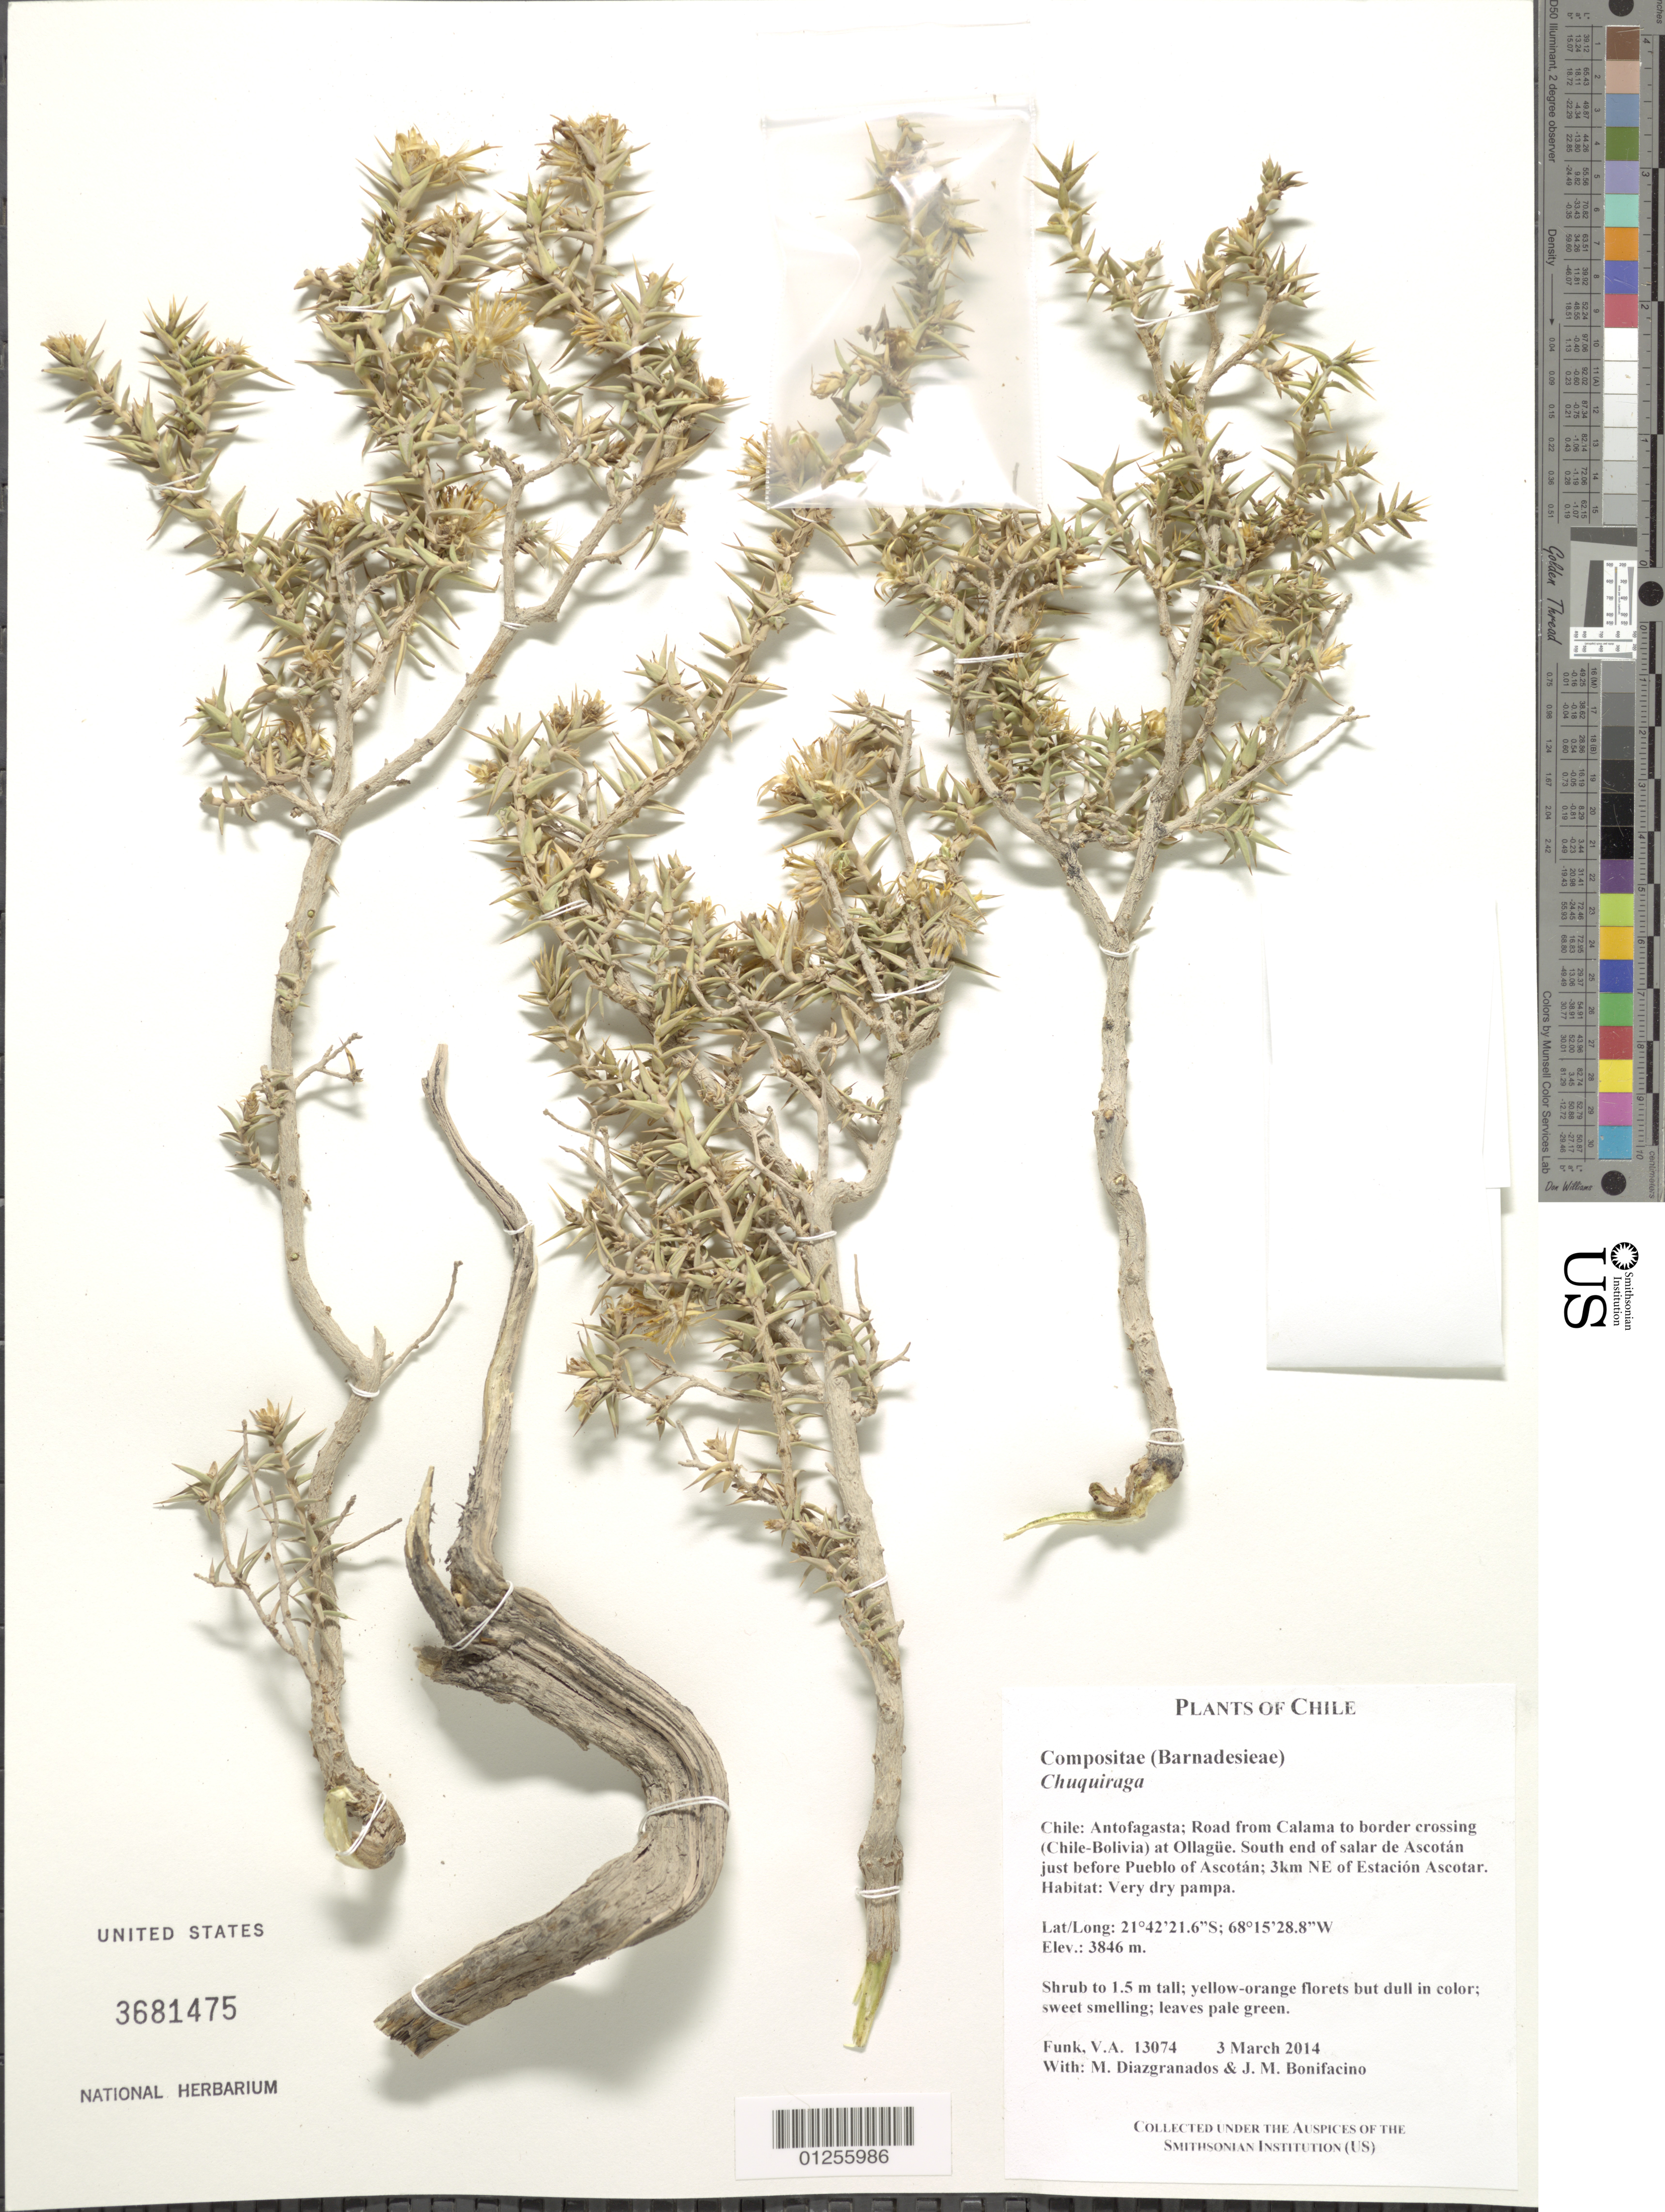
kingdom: Plantae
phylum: Tracheophyta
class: Magnoliopsida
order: Asterales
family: Asteraceae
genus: Chuquiraga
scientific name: Chuquiraga sp.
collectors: V. Funk, M. Diazgranados C. & M. Bonifacino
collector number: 13074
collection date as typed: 3 March 2014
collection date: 2014-03-03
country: Chile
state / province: Antofagasta (II)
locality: Road from Calama to border crossing (Chile-Bolivia) at Ollague. South end of salar de Ascotan just before Pueblo of Ascotan; 3km NE of Estacion Ascotar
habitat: Very dry pampa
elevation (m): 3846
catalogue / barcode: US 3681475